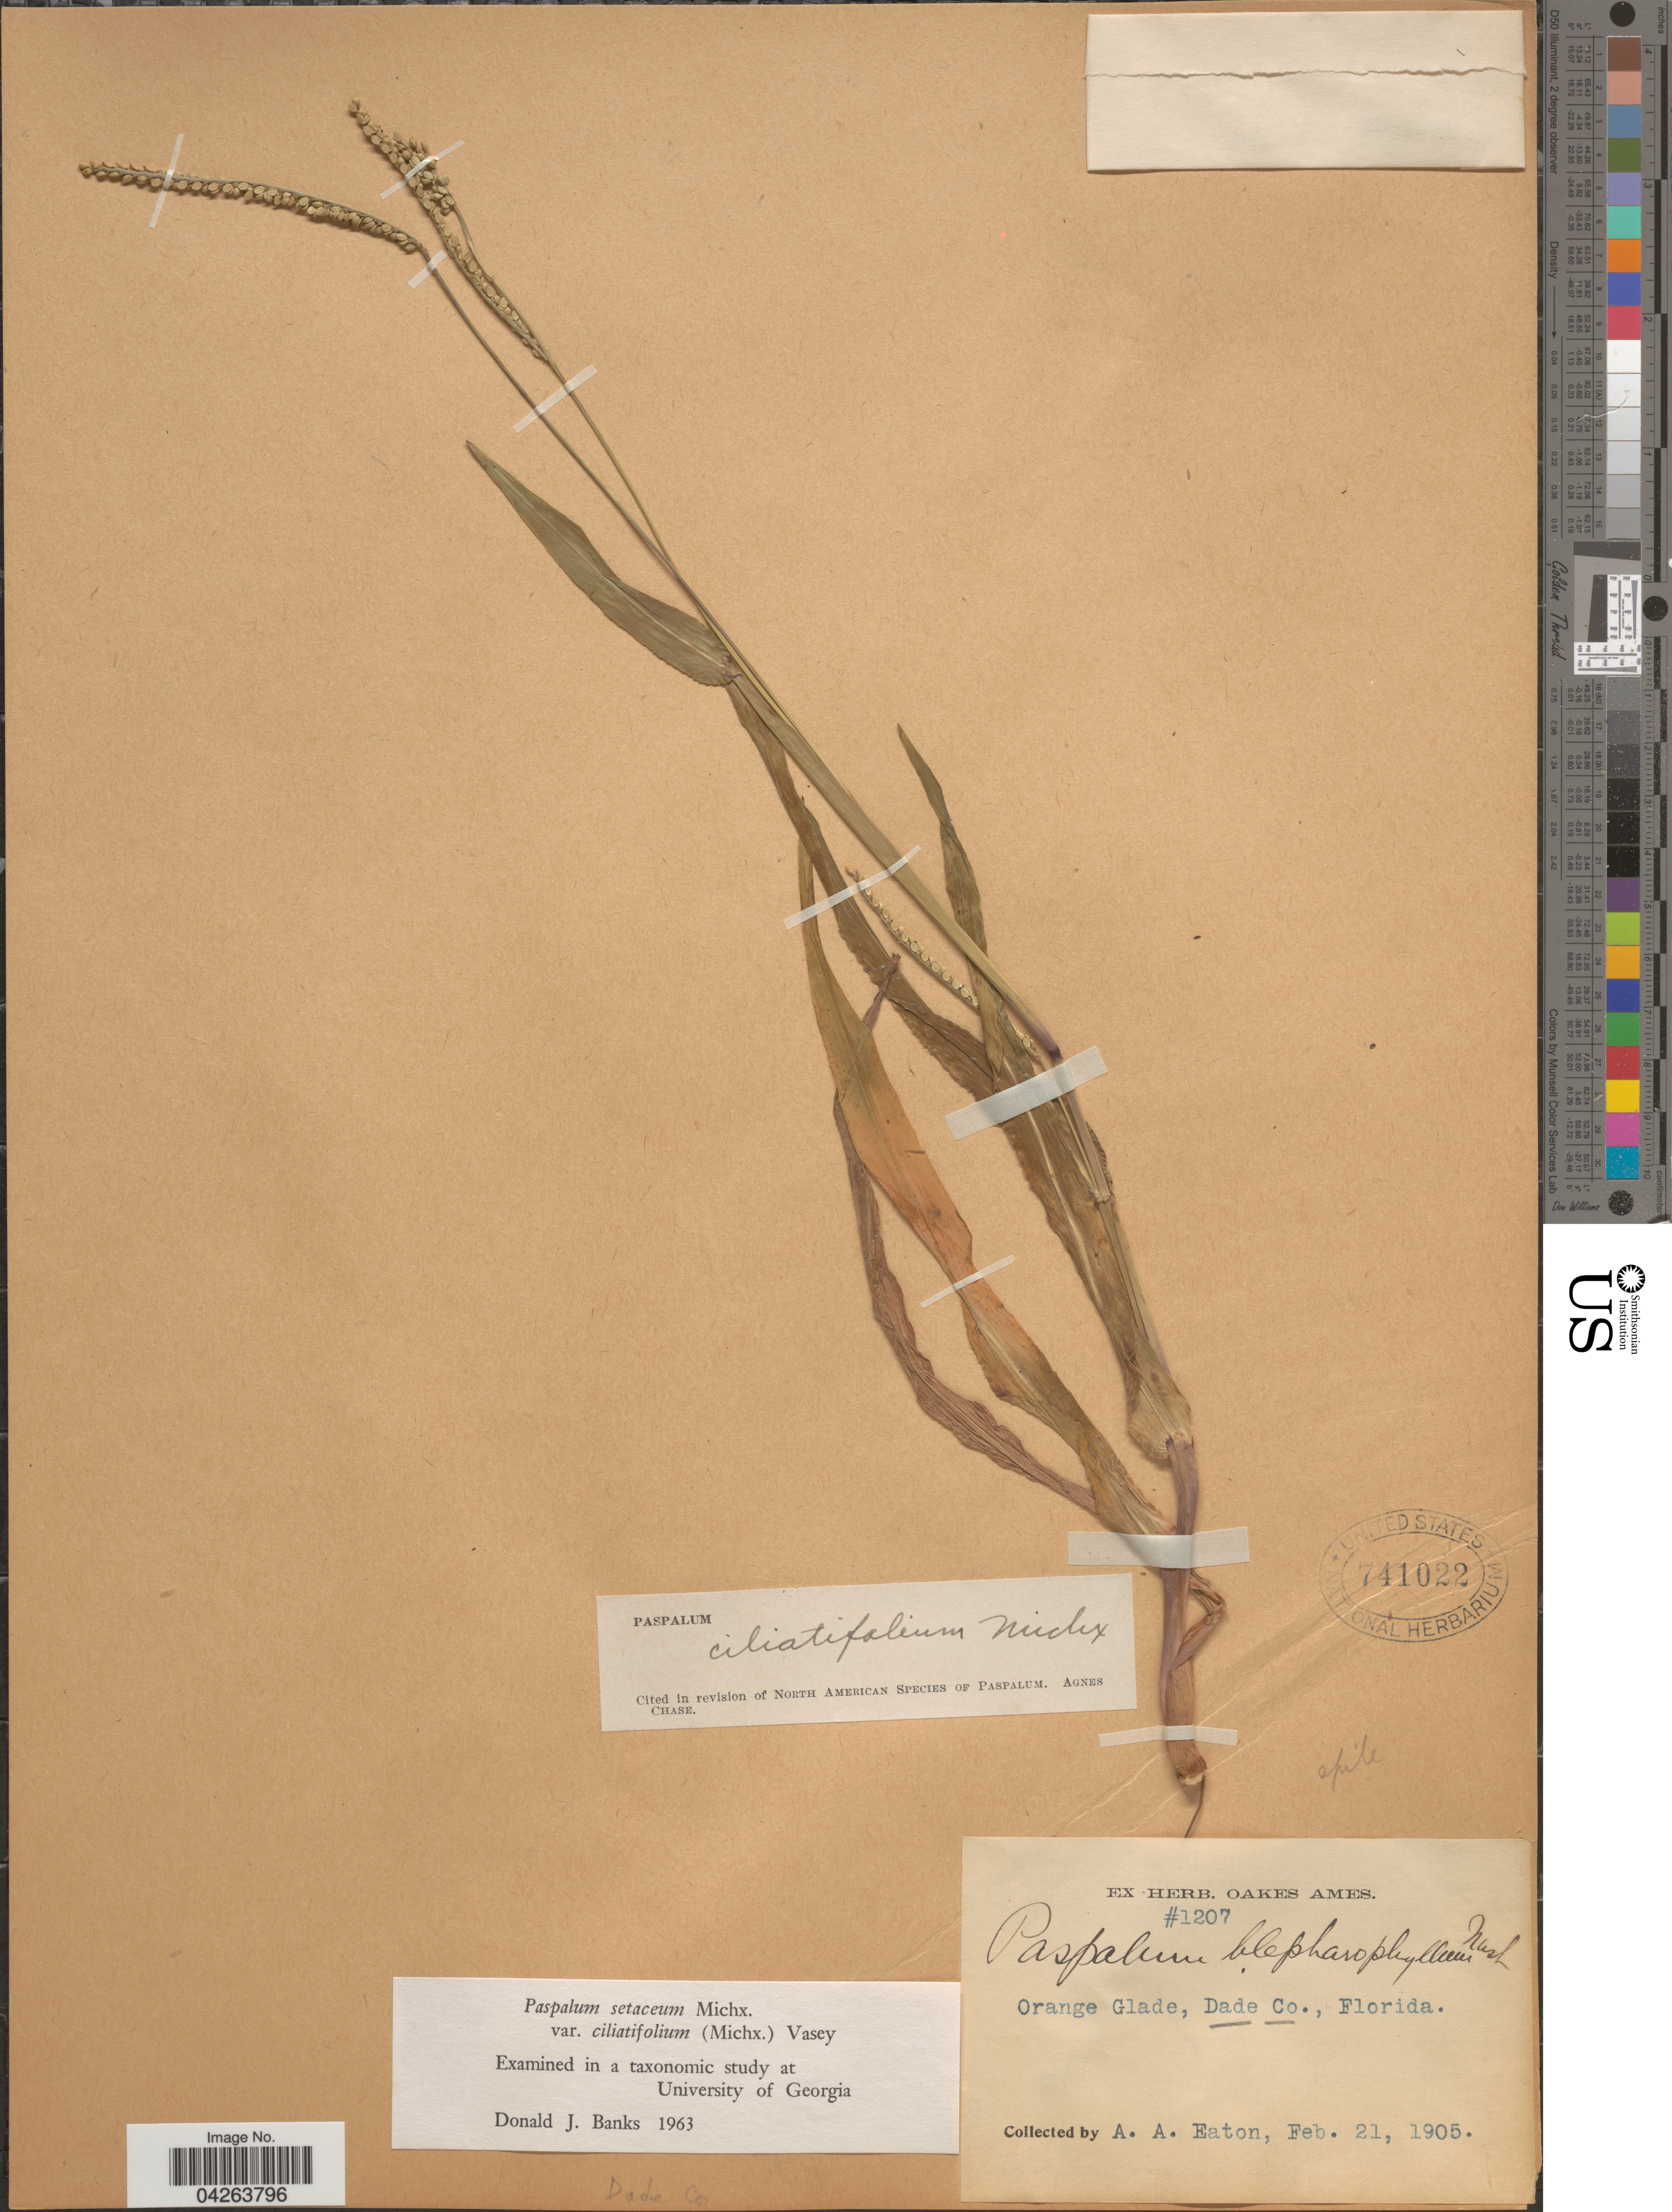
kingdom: Plantae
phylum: Tracheophyta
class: Liliopsida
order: Poales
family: Poaceae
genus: Paspalum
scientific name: Paspalum setaceum var. ciliatifolium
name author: (Michx.) Vasey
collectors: A. A. Eaton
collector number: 1207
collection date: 1905-02-21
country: United States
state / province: Florida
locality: Orange Glade, Dade Co.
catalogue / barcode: US 741022